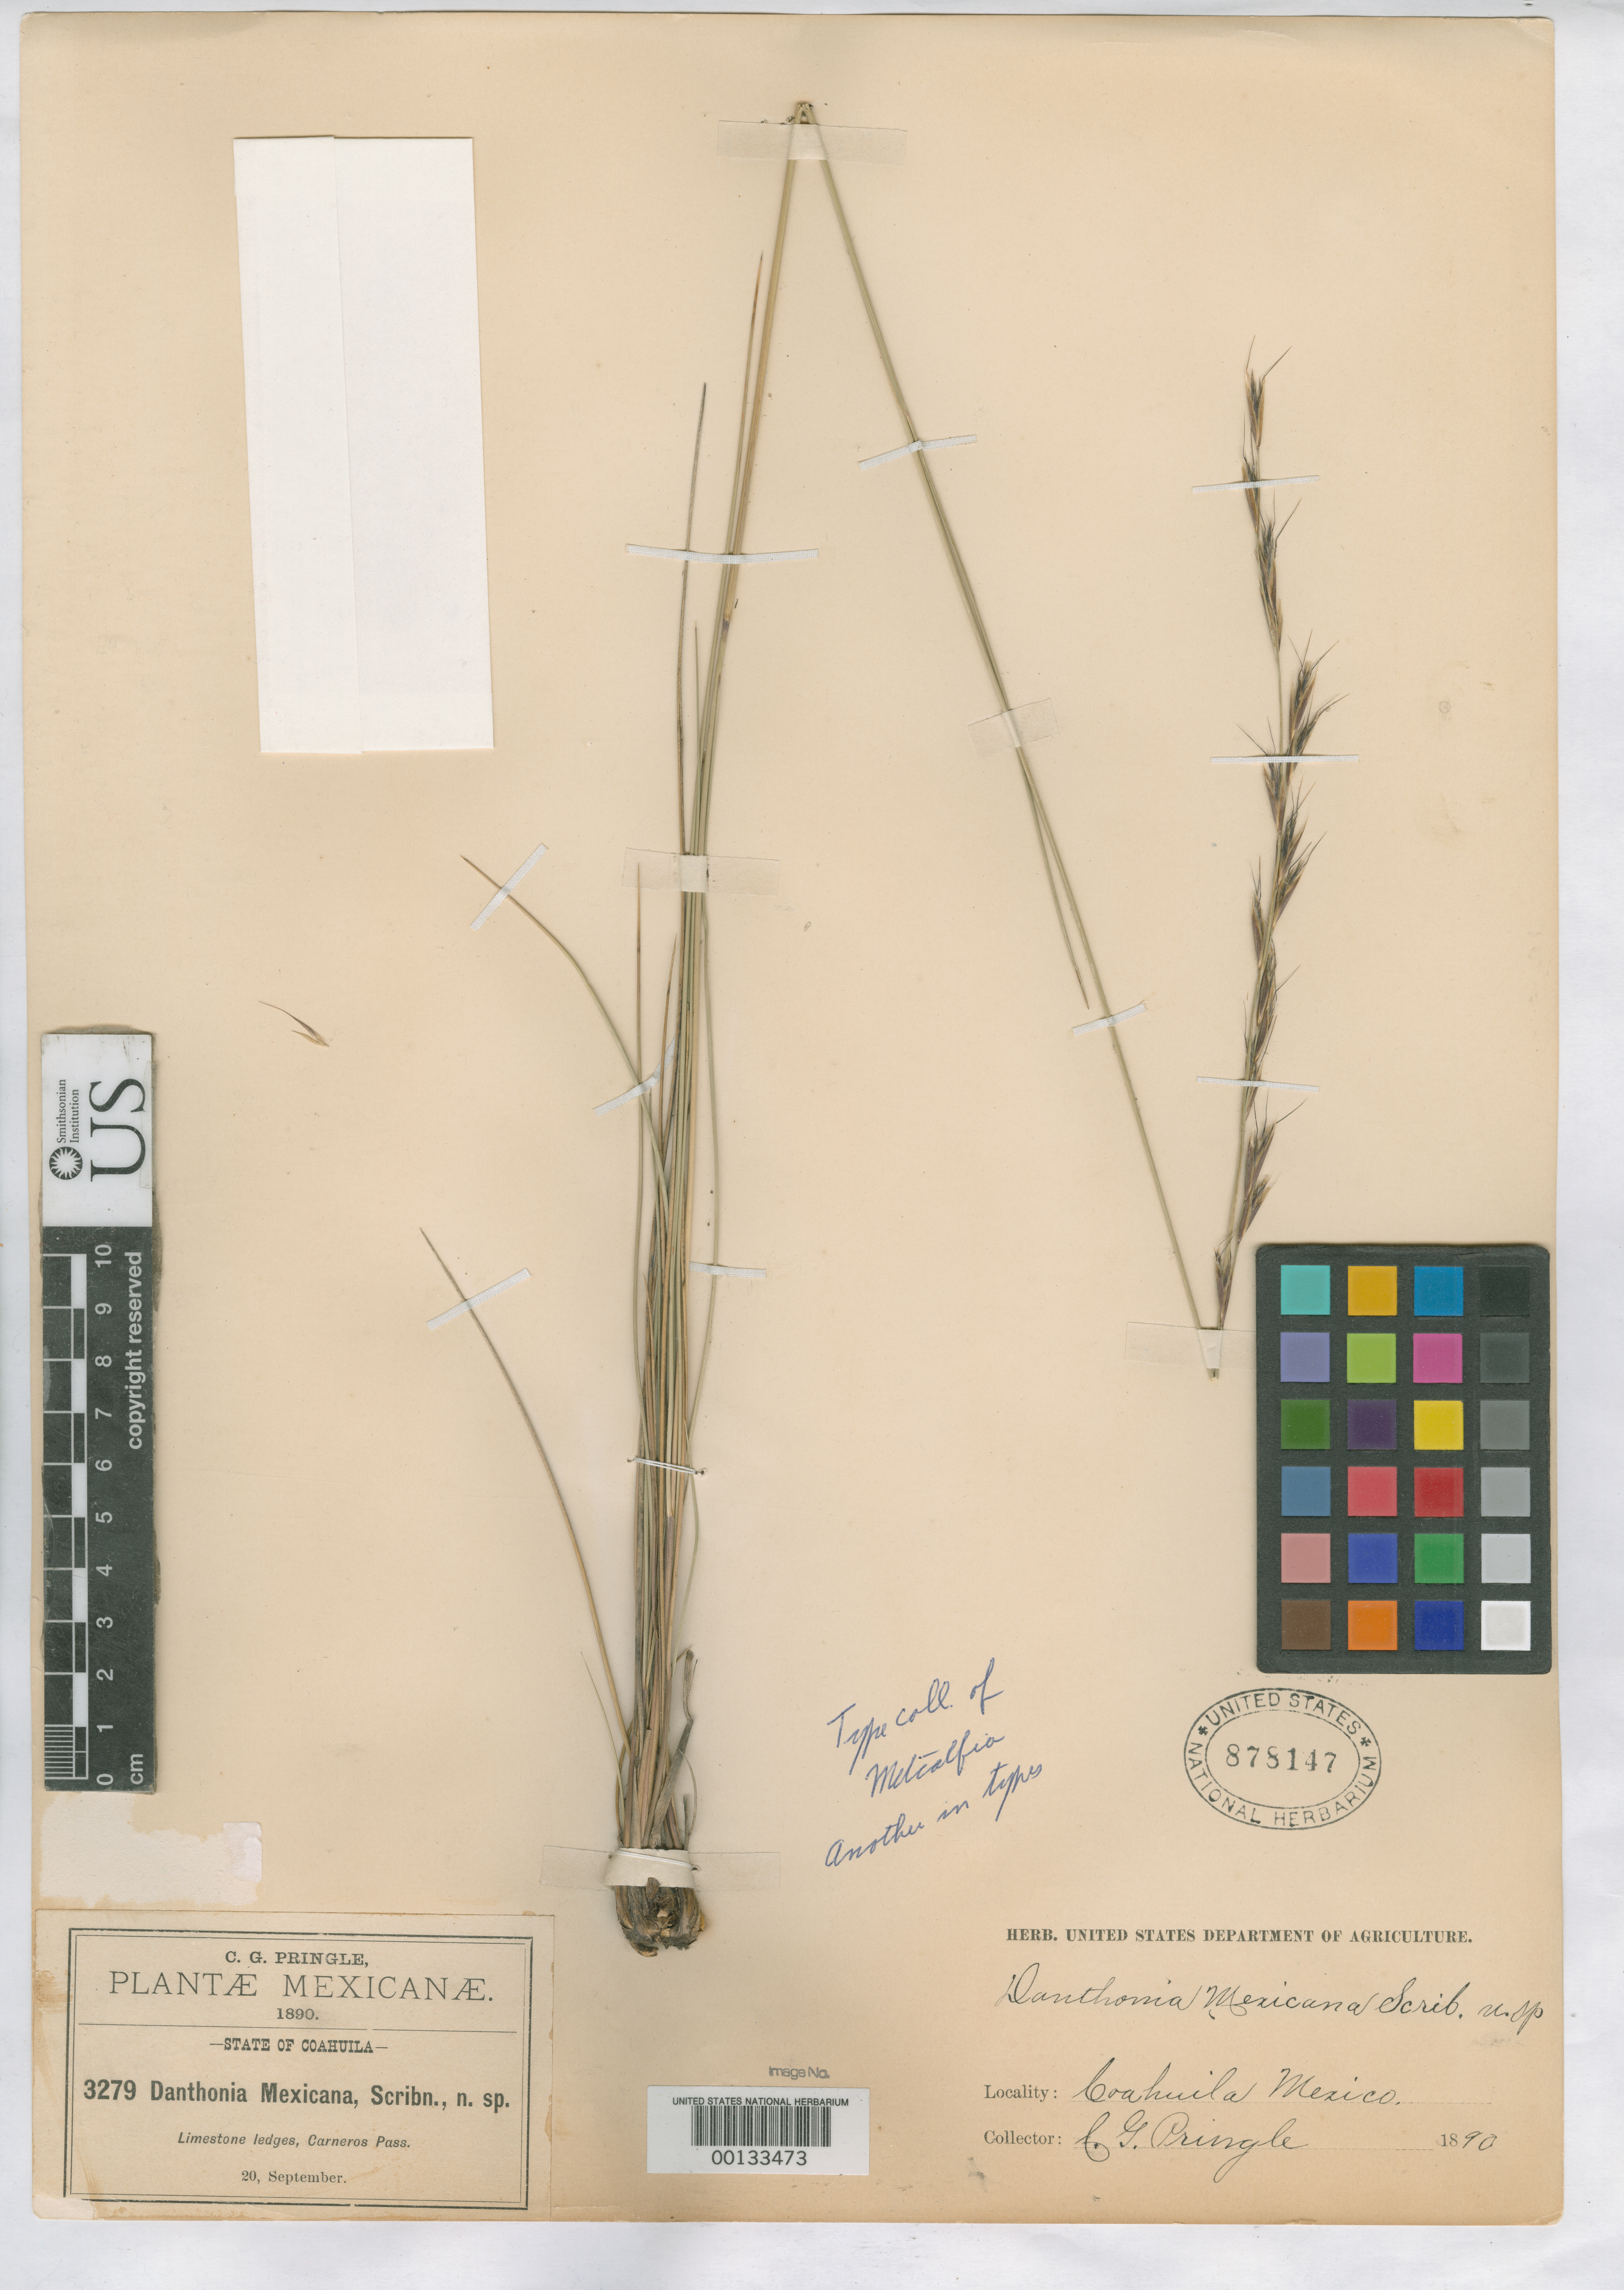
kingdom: Plantae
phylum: Tracheophyta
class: Liliopsida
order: Poales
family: Poaceae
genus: Danthonia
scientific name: Danthonia mexicana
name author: Scribn.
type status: Isosyntype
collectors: C. G. Pringle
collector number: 3279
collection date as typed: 20 Sep 1890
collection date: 1890-09-20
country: Mexico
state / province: Coahuila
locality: Caneros Pass.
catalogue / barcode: US 878147